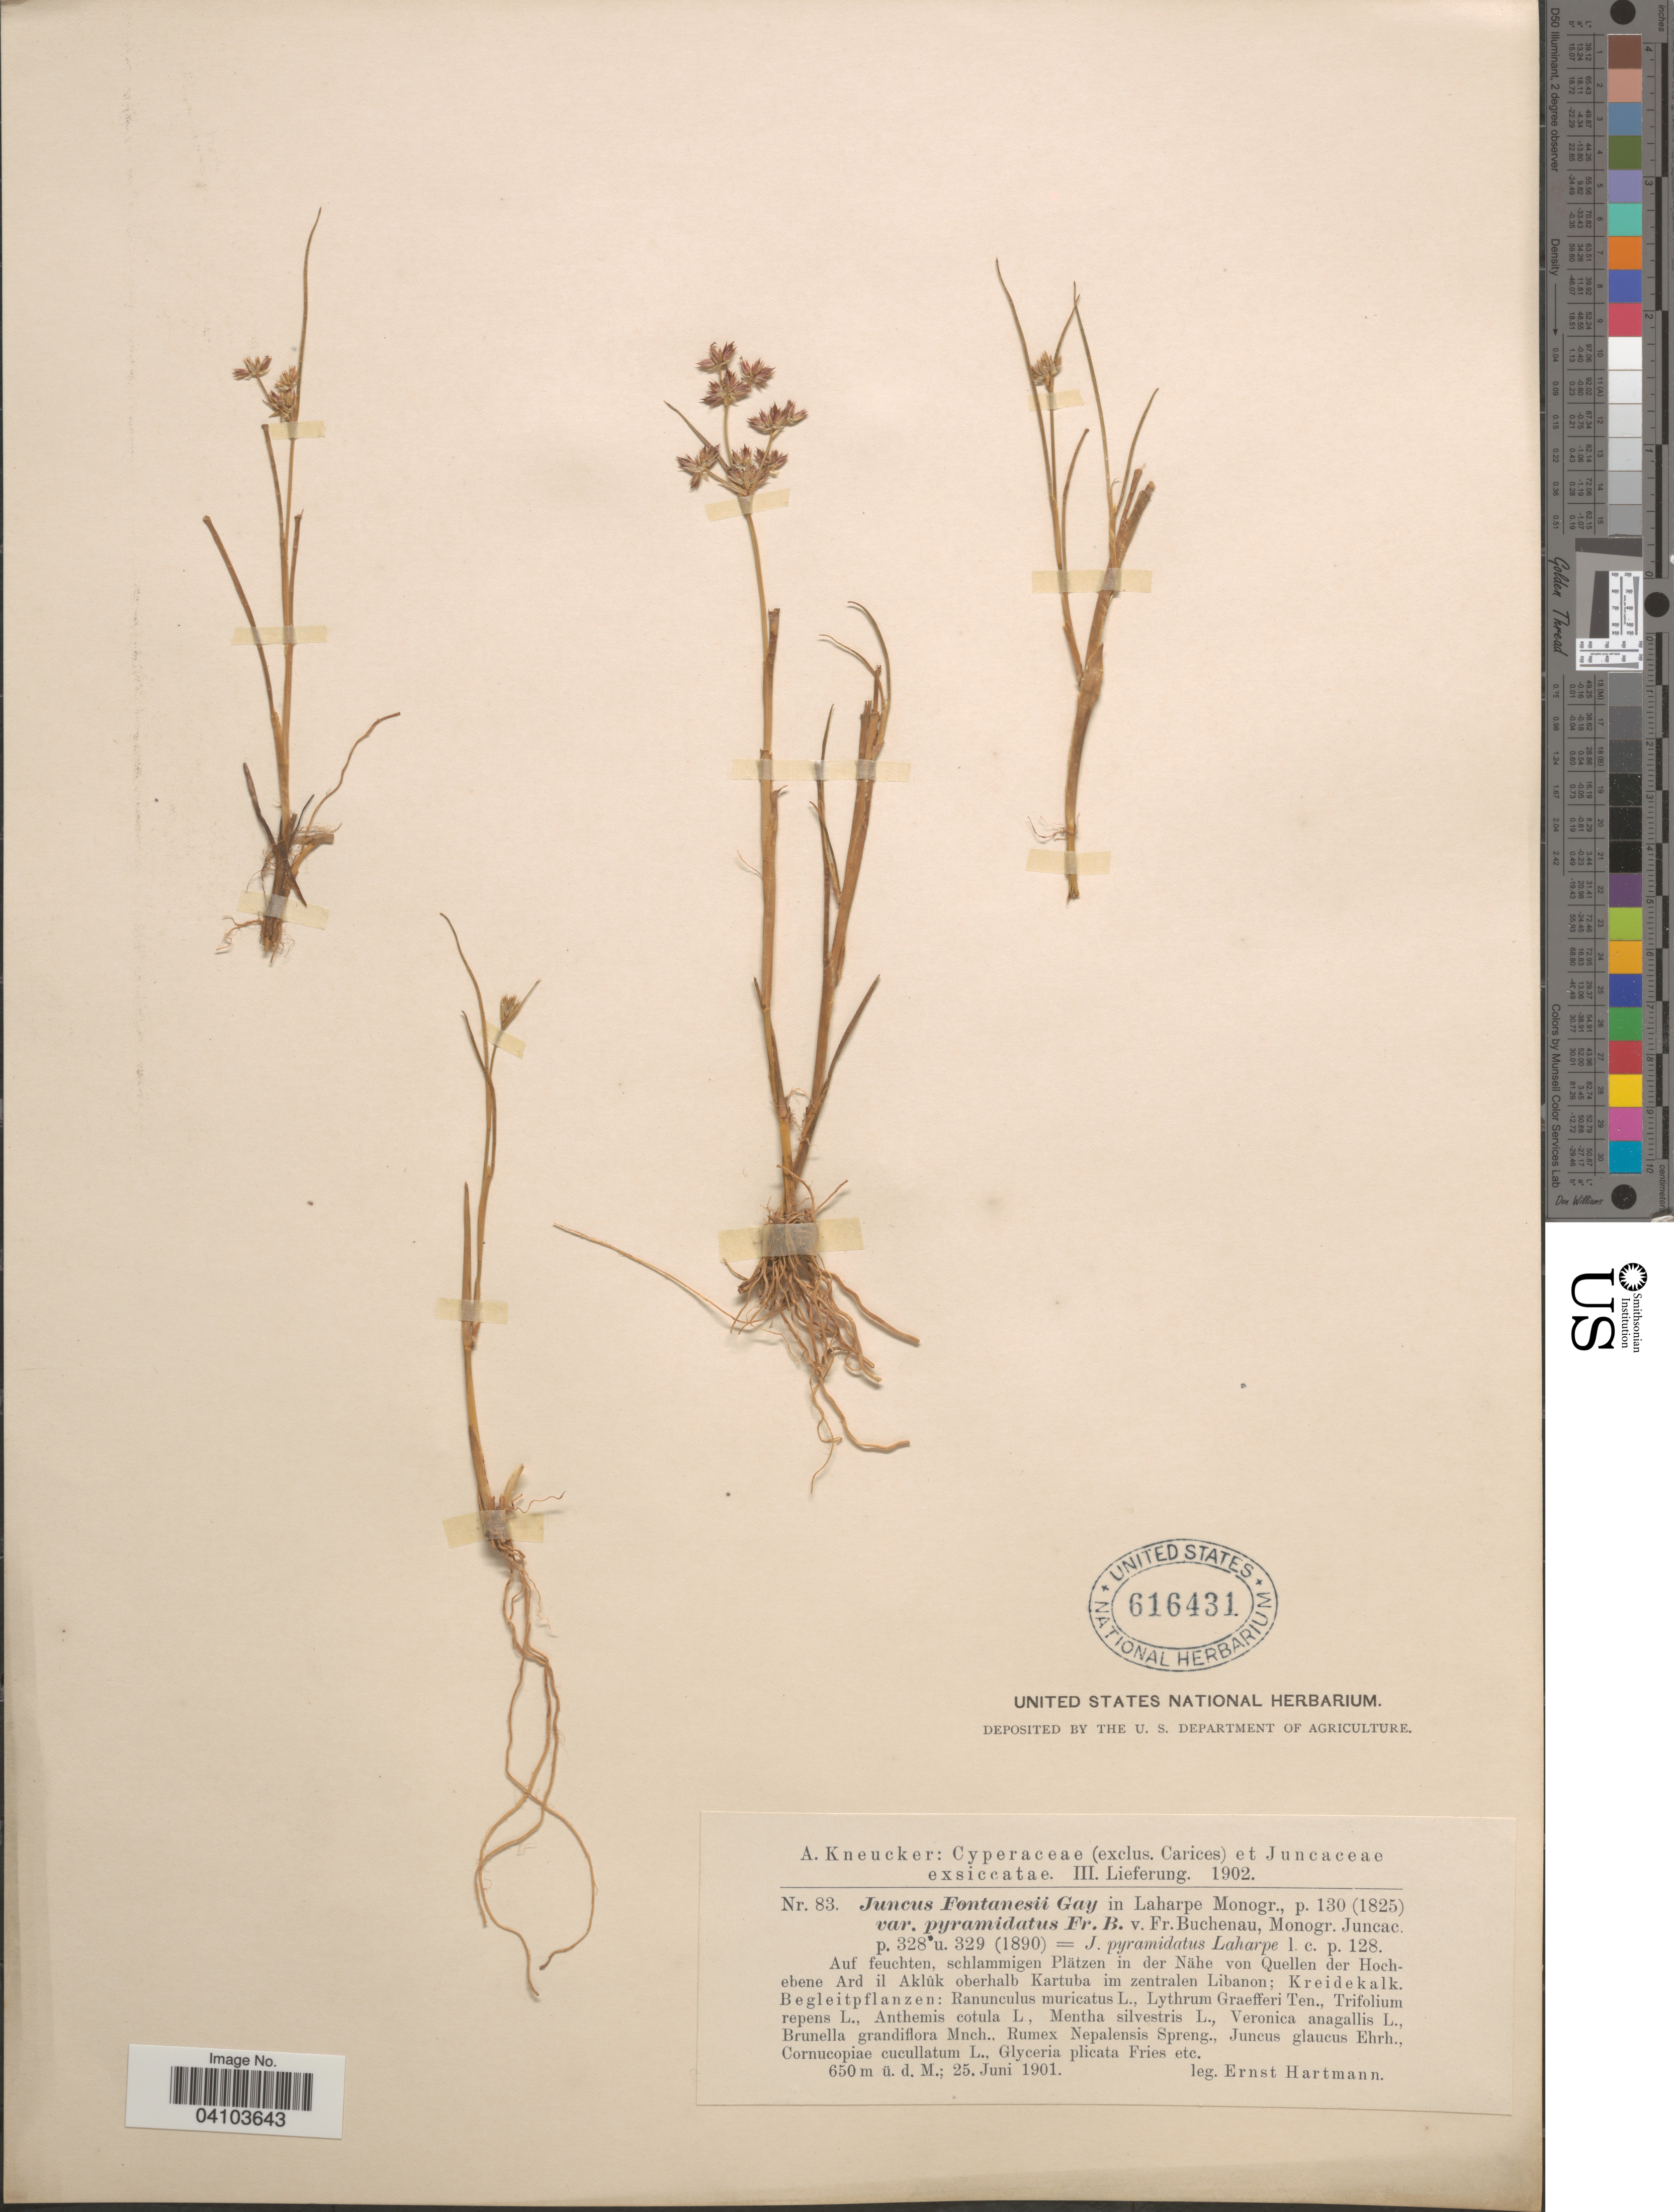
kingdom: Plantae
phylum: Tracheophyta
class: Liliopsida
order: Poales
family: Juncaceae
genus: Juncus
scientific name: Juncus fontanesii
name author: J. Gay ex Laharpe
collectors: E. Hartmann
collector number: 83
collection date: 1901-06-25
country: Lebanon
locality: Auf feuchten, schlammigen Plätzen in der Nähe von Quellen der Hochebene Ard il Aklûk oberhalb Kartuba im zentralen Libanon; Kreidekalk.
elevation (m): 650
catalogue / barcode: US 616431